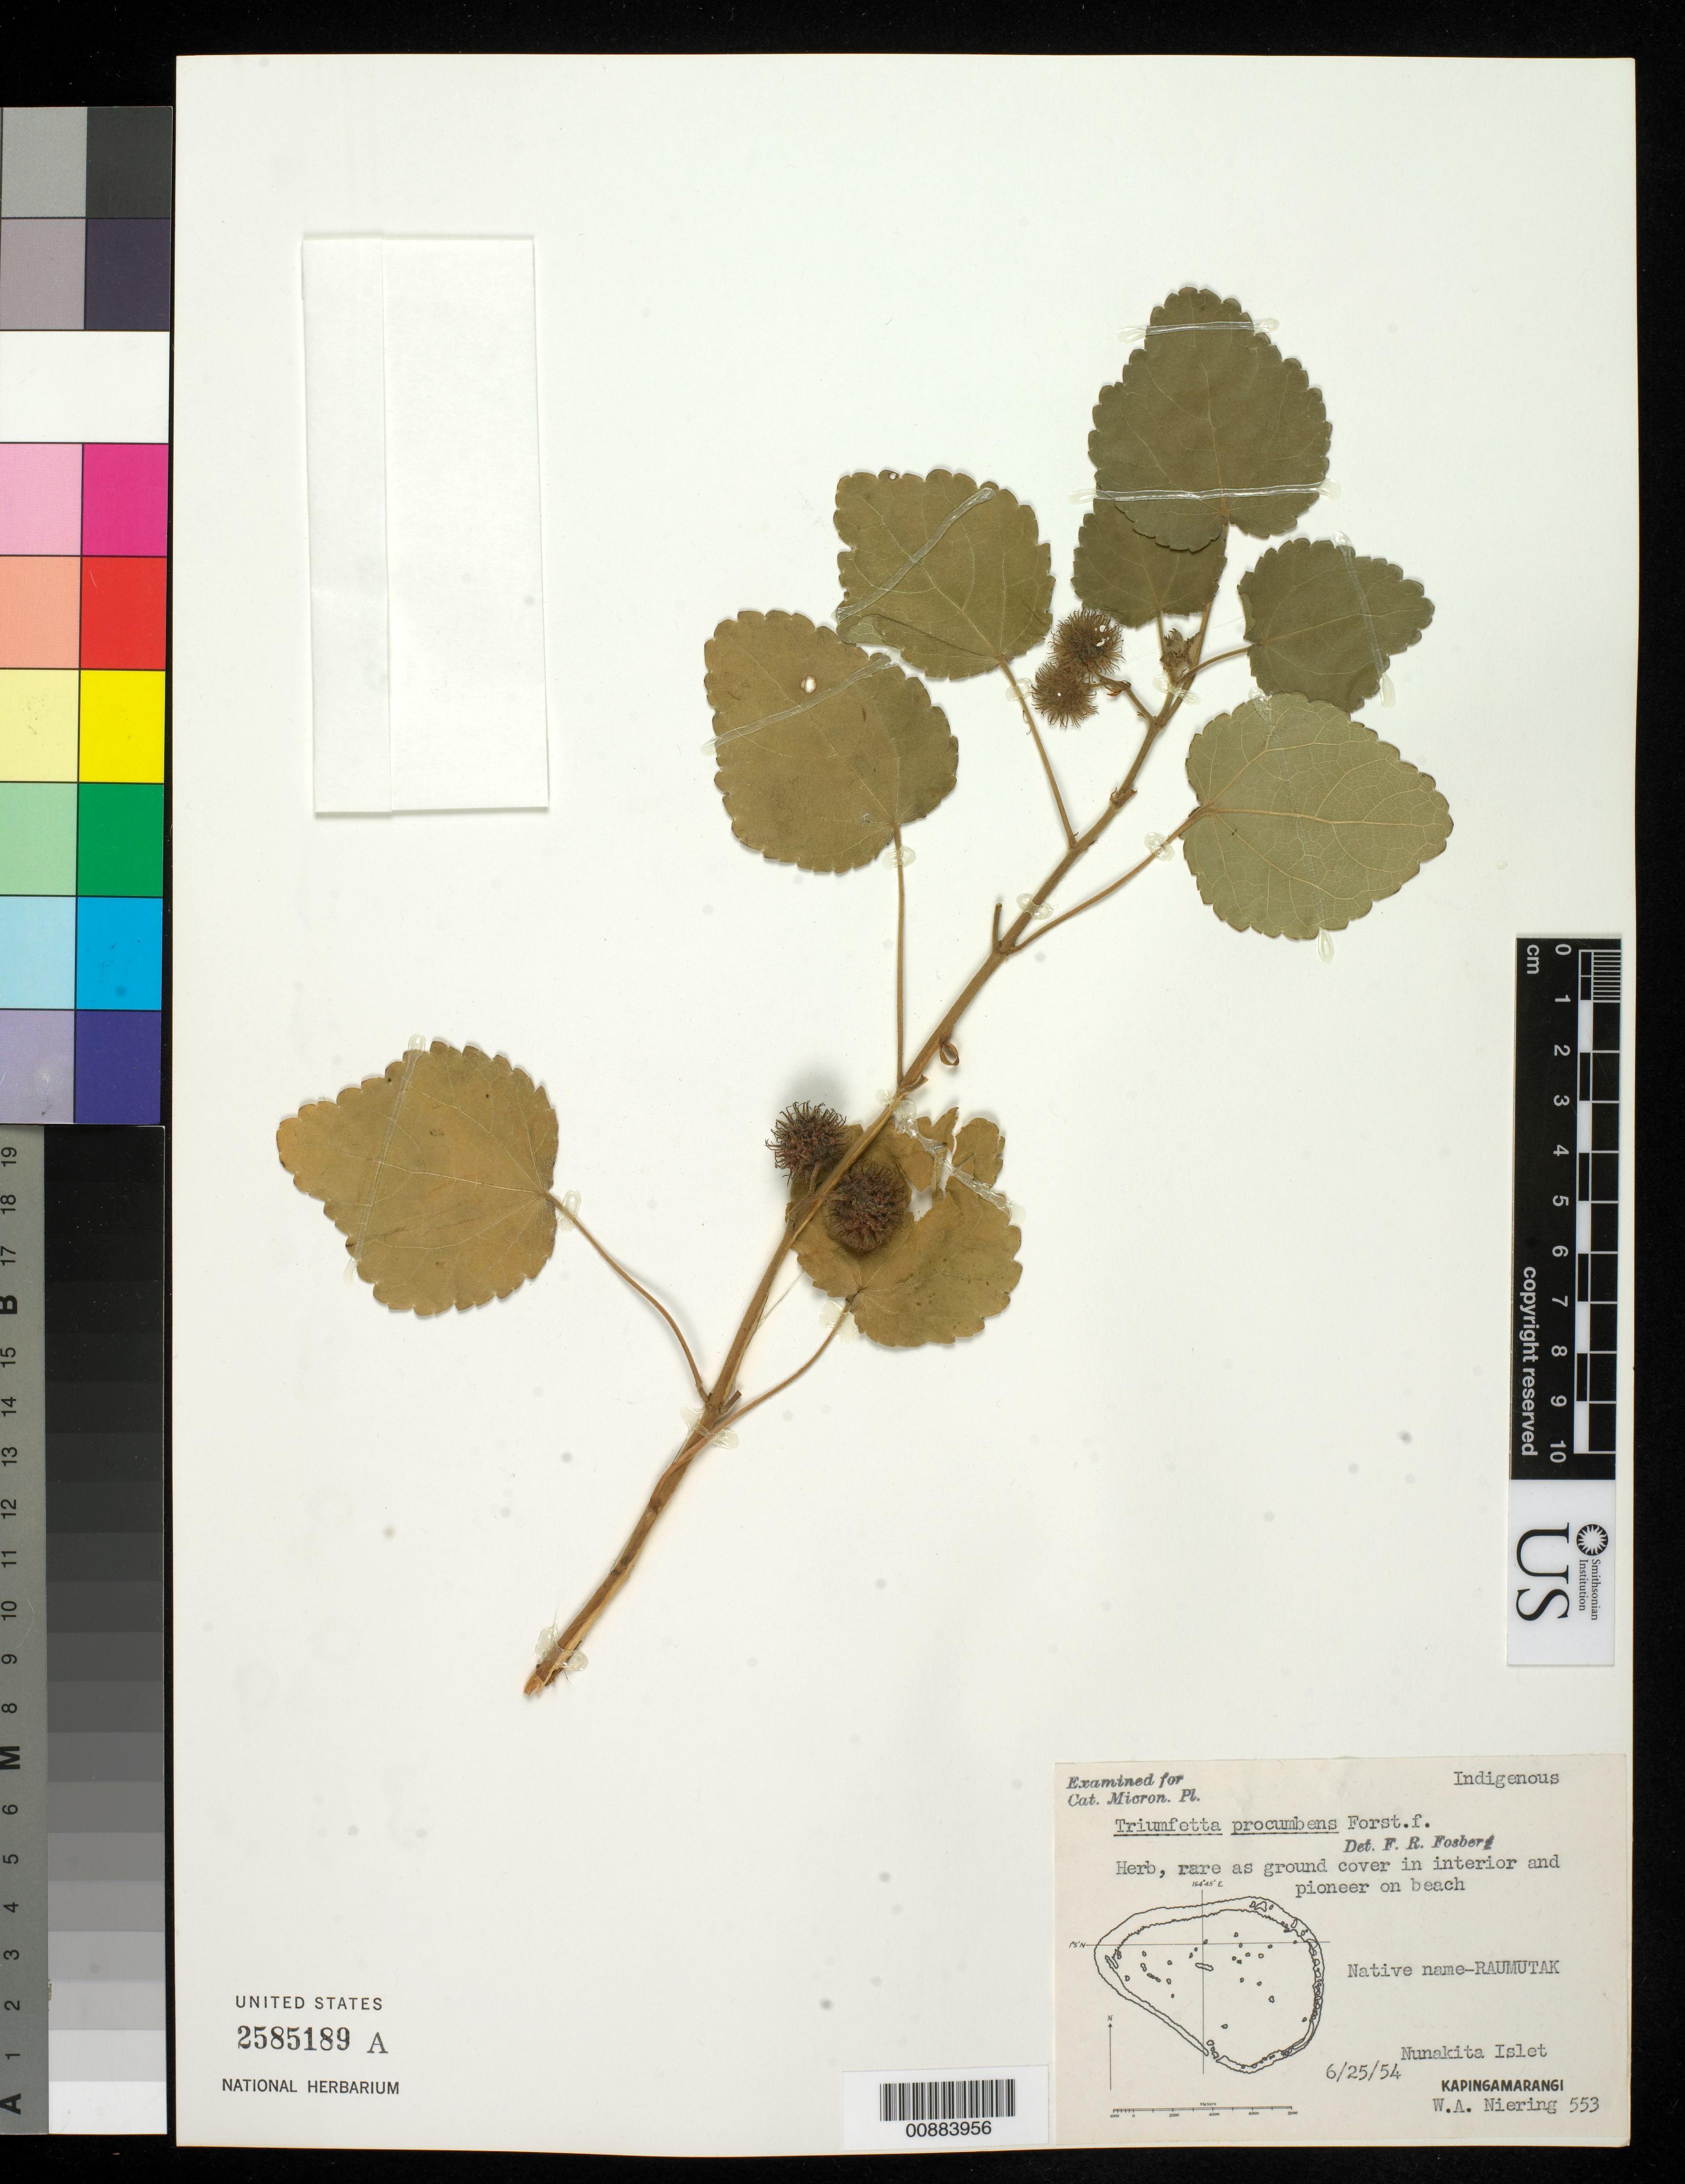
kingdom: Plantae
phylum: Tracheophyta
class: Magnoliopsida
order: Malvales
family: Malvaceae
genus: Triumfetta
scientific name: Triumfetta procumbens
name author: G. Forst.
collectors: W. Niering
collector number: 553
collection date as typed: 25 Jun 1954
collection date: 1954-06-25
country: Micronesia, Federated States of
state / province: Pohnpei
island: Kapingamarangi Atoll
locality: Nunakita Islet, Kapingamarangi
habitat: Pioneer on beach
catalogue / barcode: US 2585189A